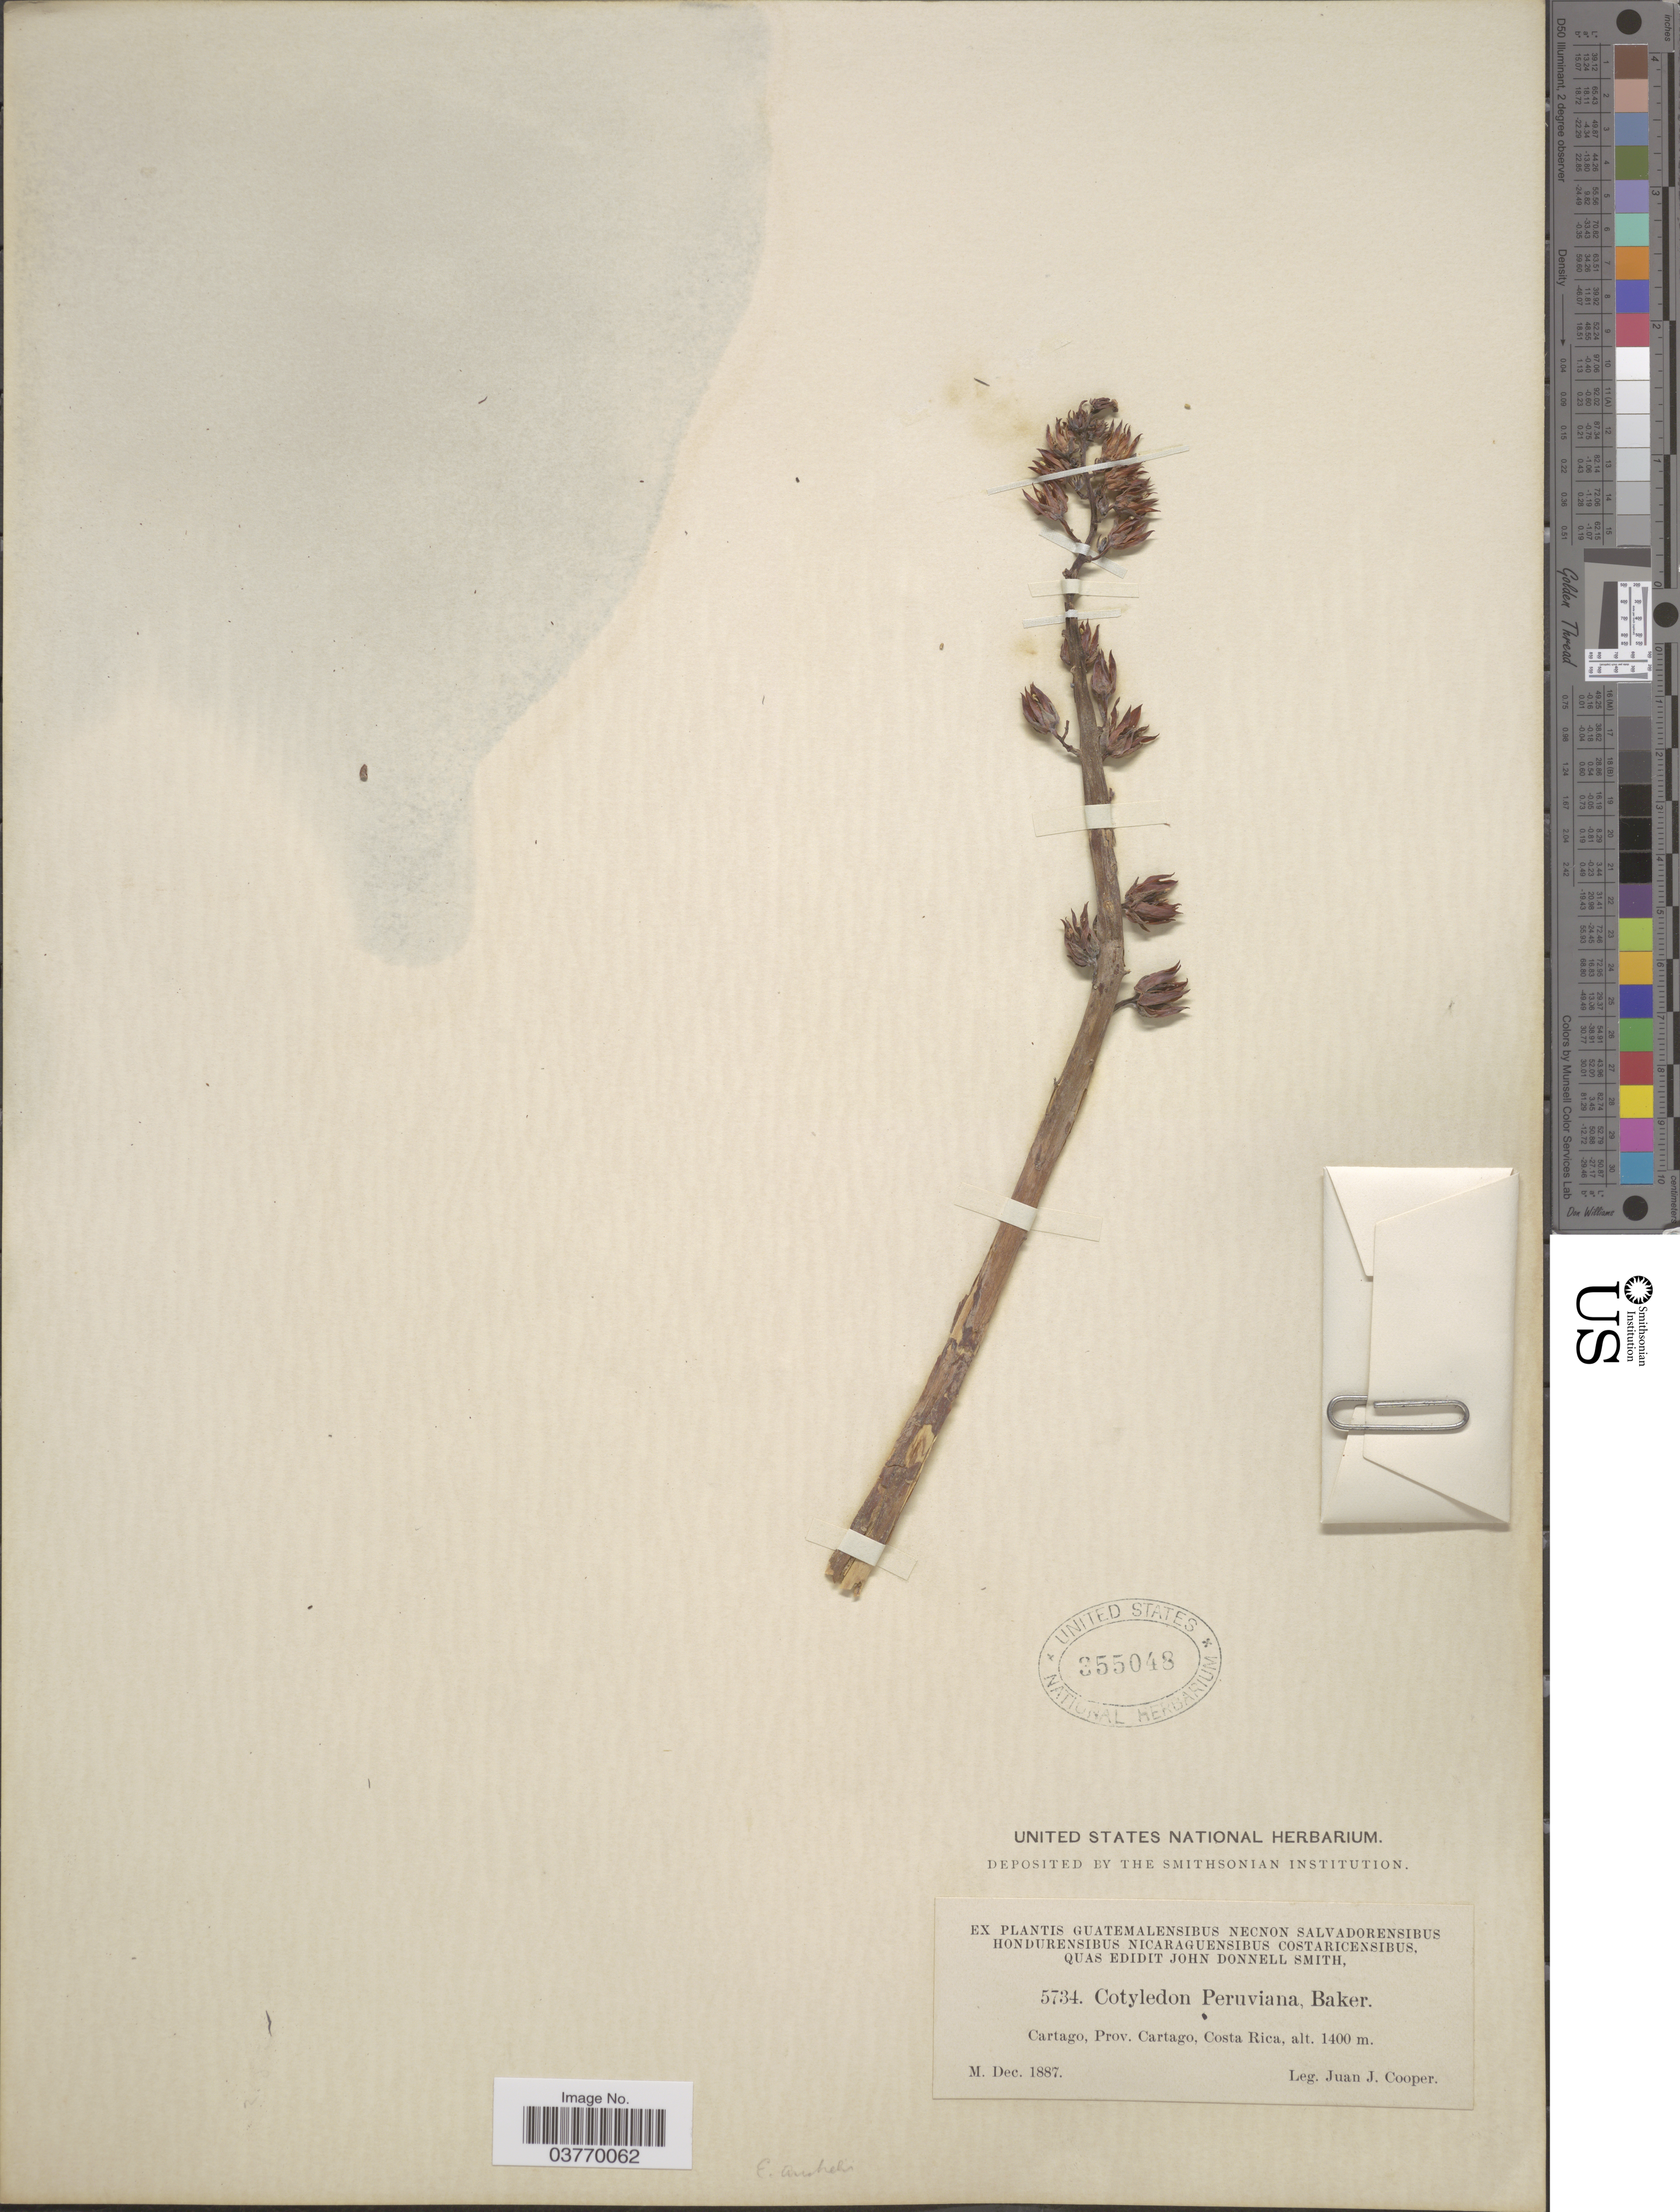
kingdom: Plantae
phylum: Tracheophyta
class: Magnoliopsida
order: Saxifragales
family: Crassulaceae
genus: Echeveria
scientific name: Echeveria australis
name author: Rose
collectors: J. J. Cooper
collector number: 5734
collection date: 1887-12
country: Costa Rica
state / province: Cartago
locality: Cartago.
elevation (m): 1400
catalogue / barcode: US 355048